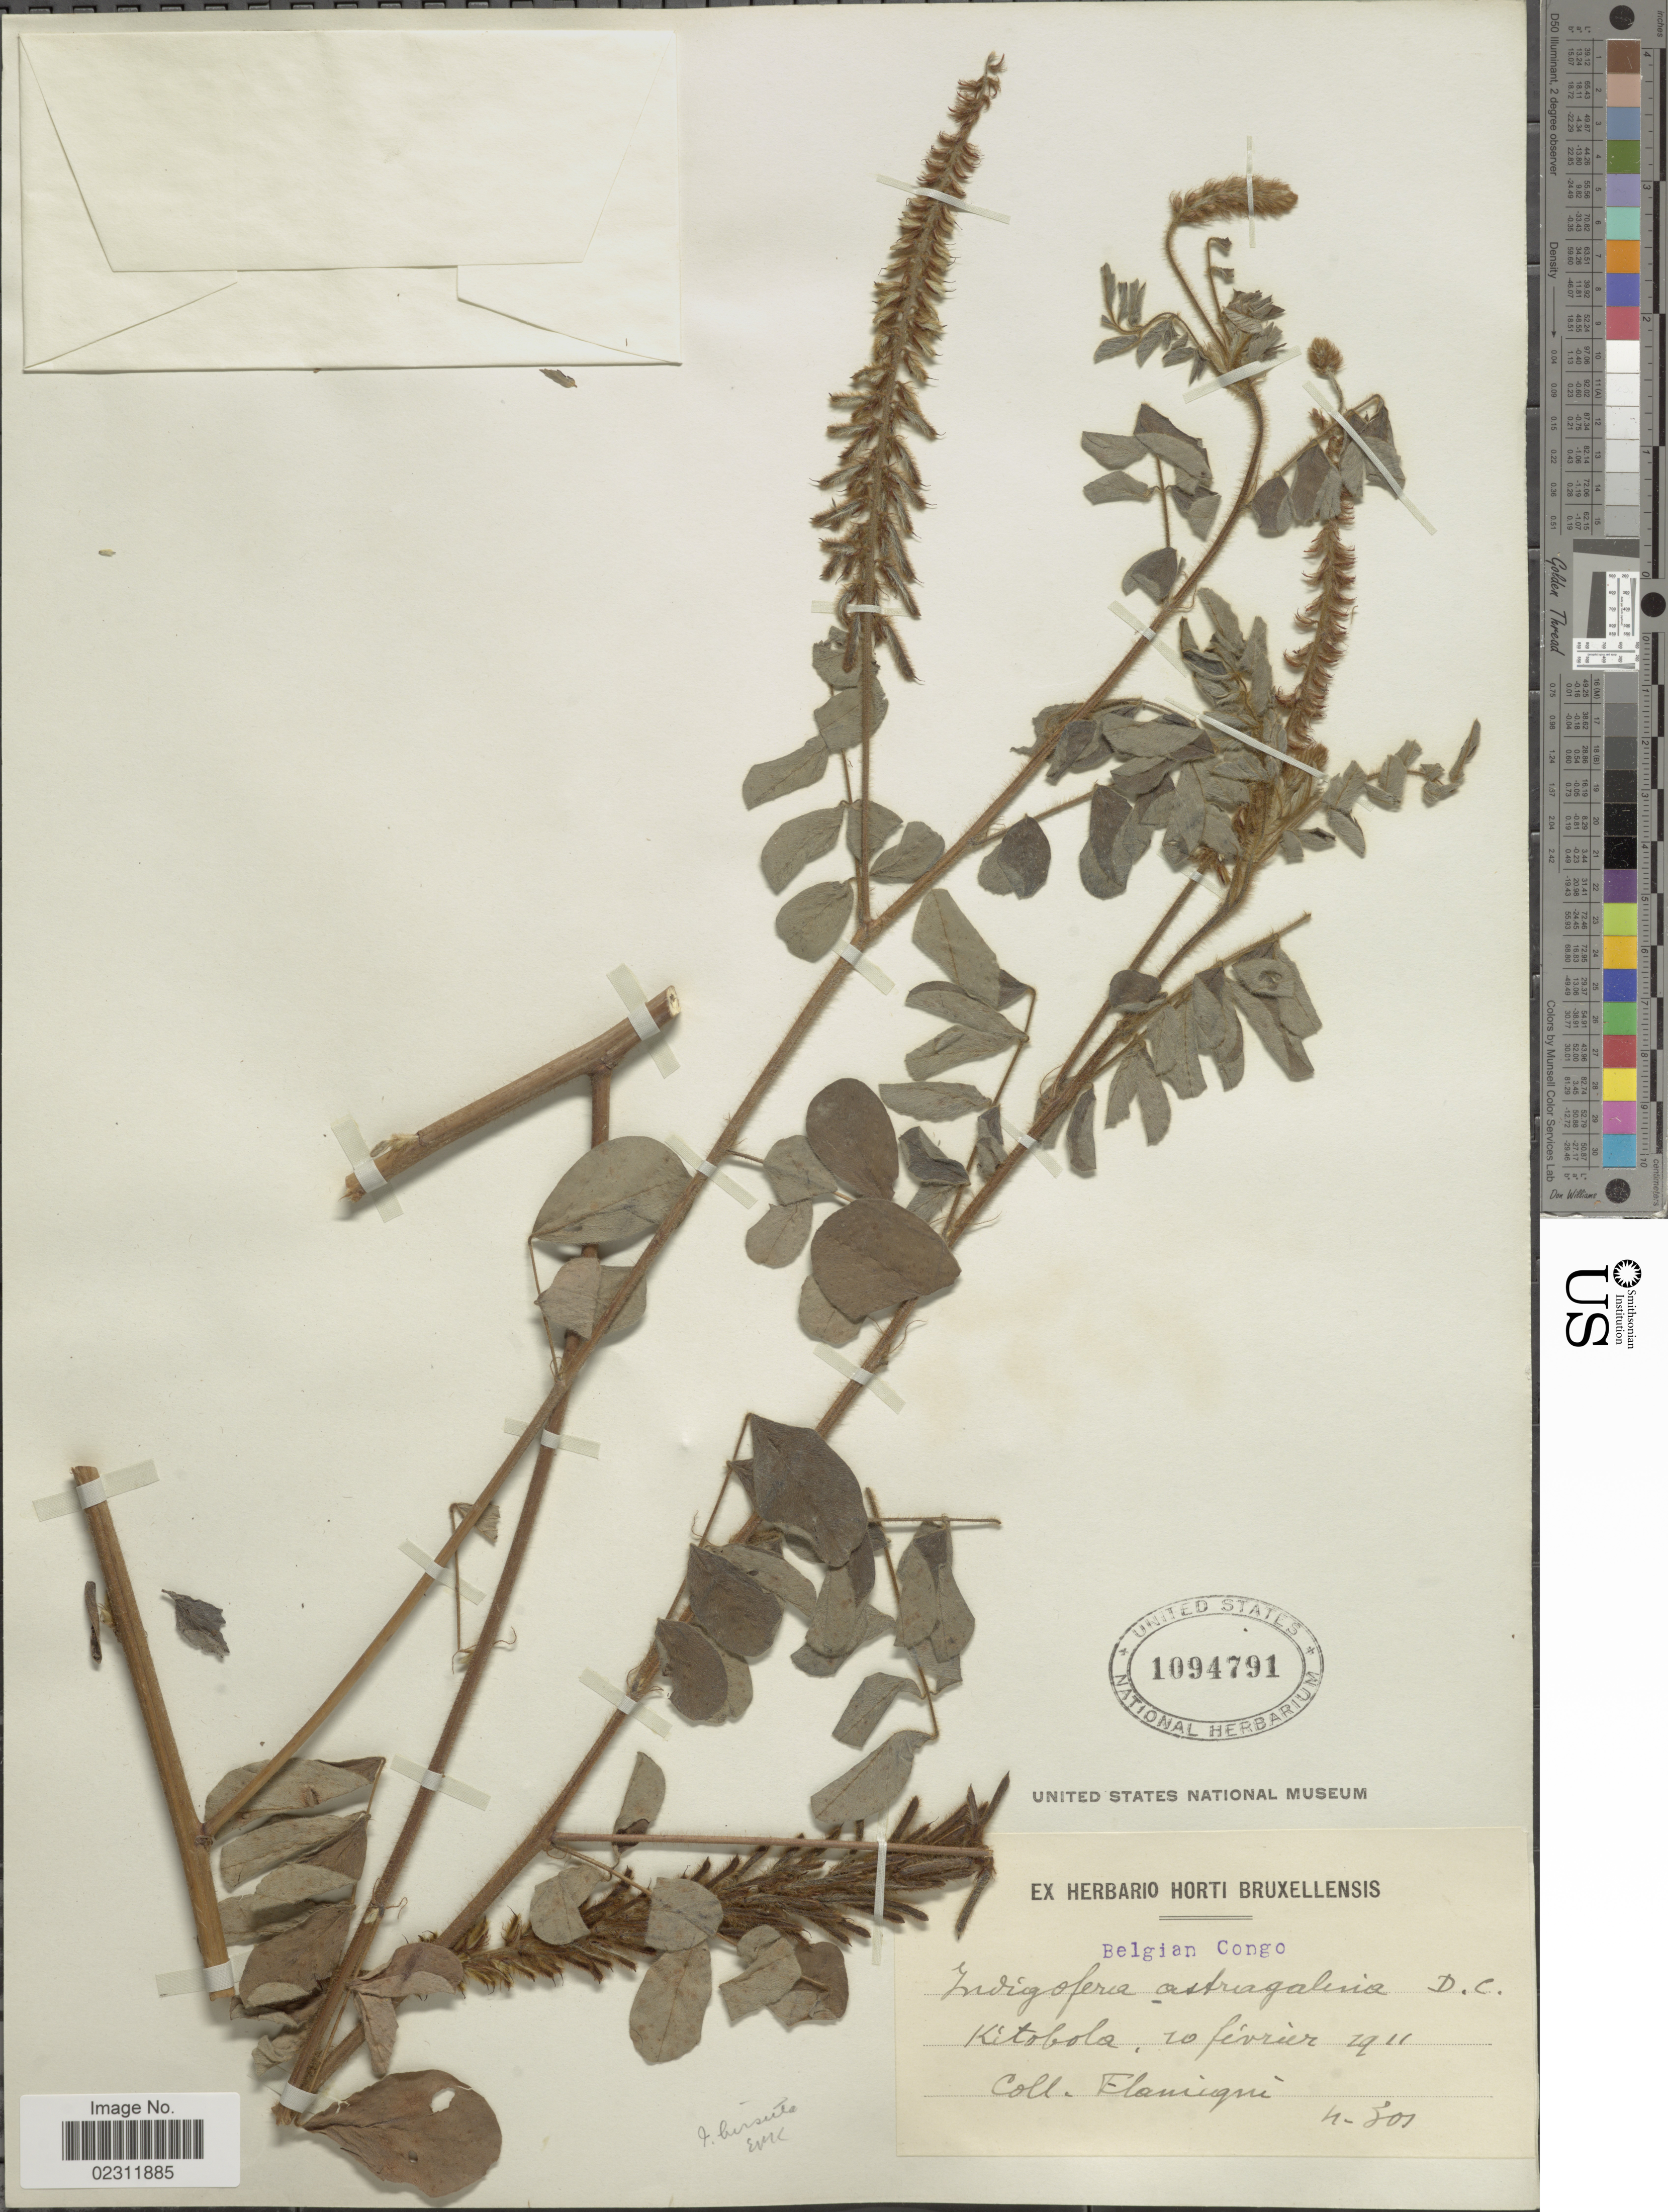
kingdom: Plantae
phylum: Tracheophyta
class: Magnoliopsida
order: Fabales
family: Fabaceae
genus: Indigofera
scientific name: Indigofera hirsuta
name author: L.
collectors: -. Flamingni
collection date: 1911-02-10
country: Congo, Democratic Republic of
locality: Belgian Congo, Kitobola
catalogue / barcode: US 1094791